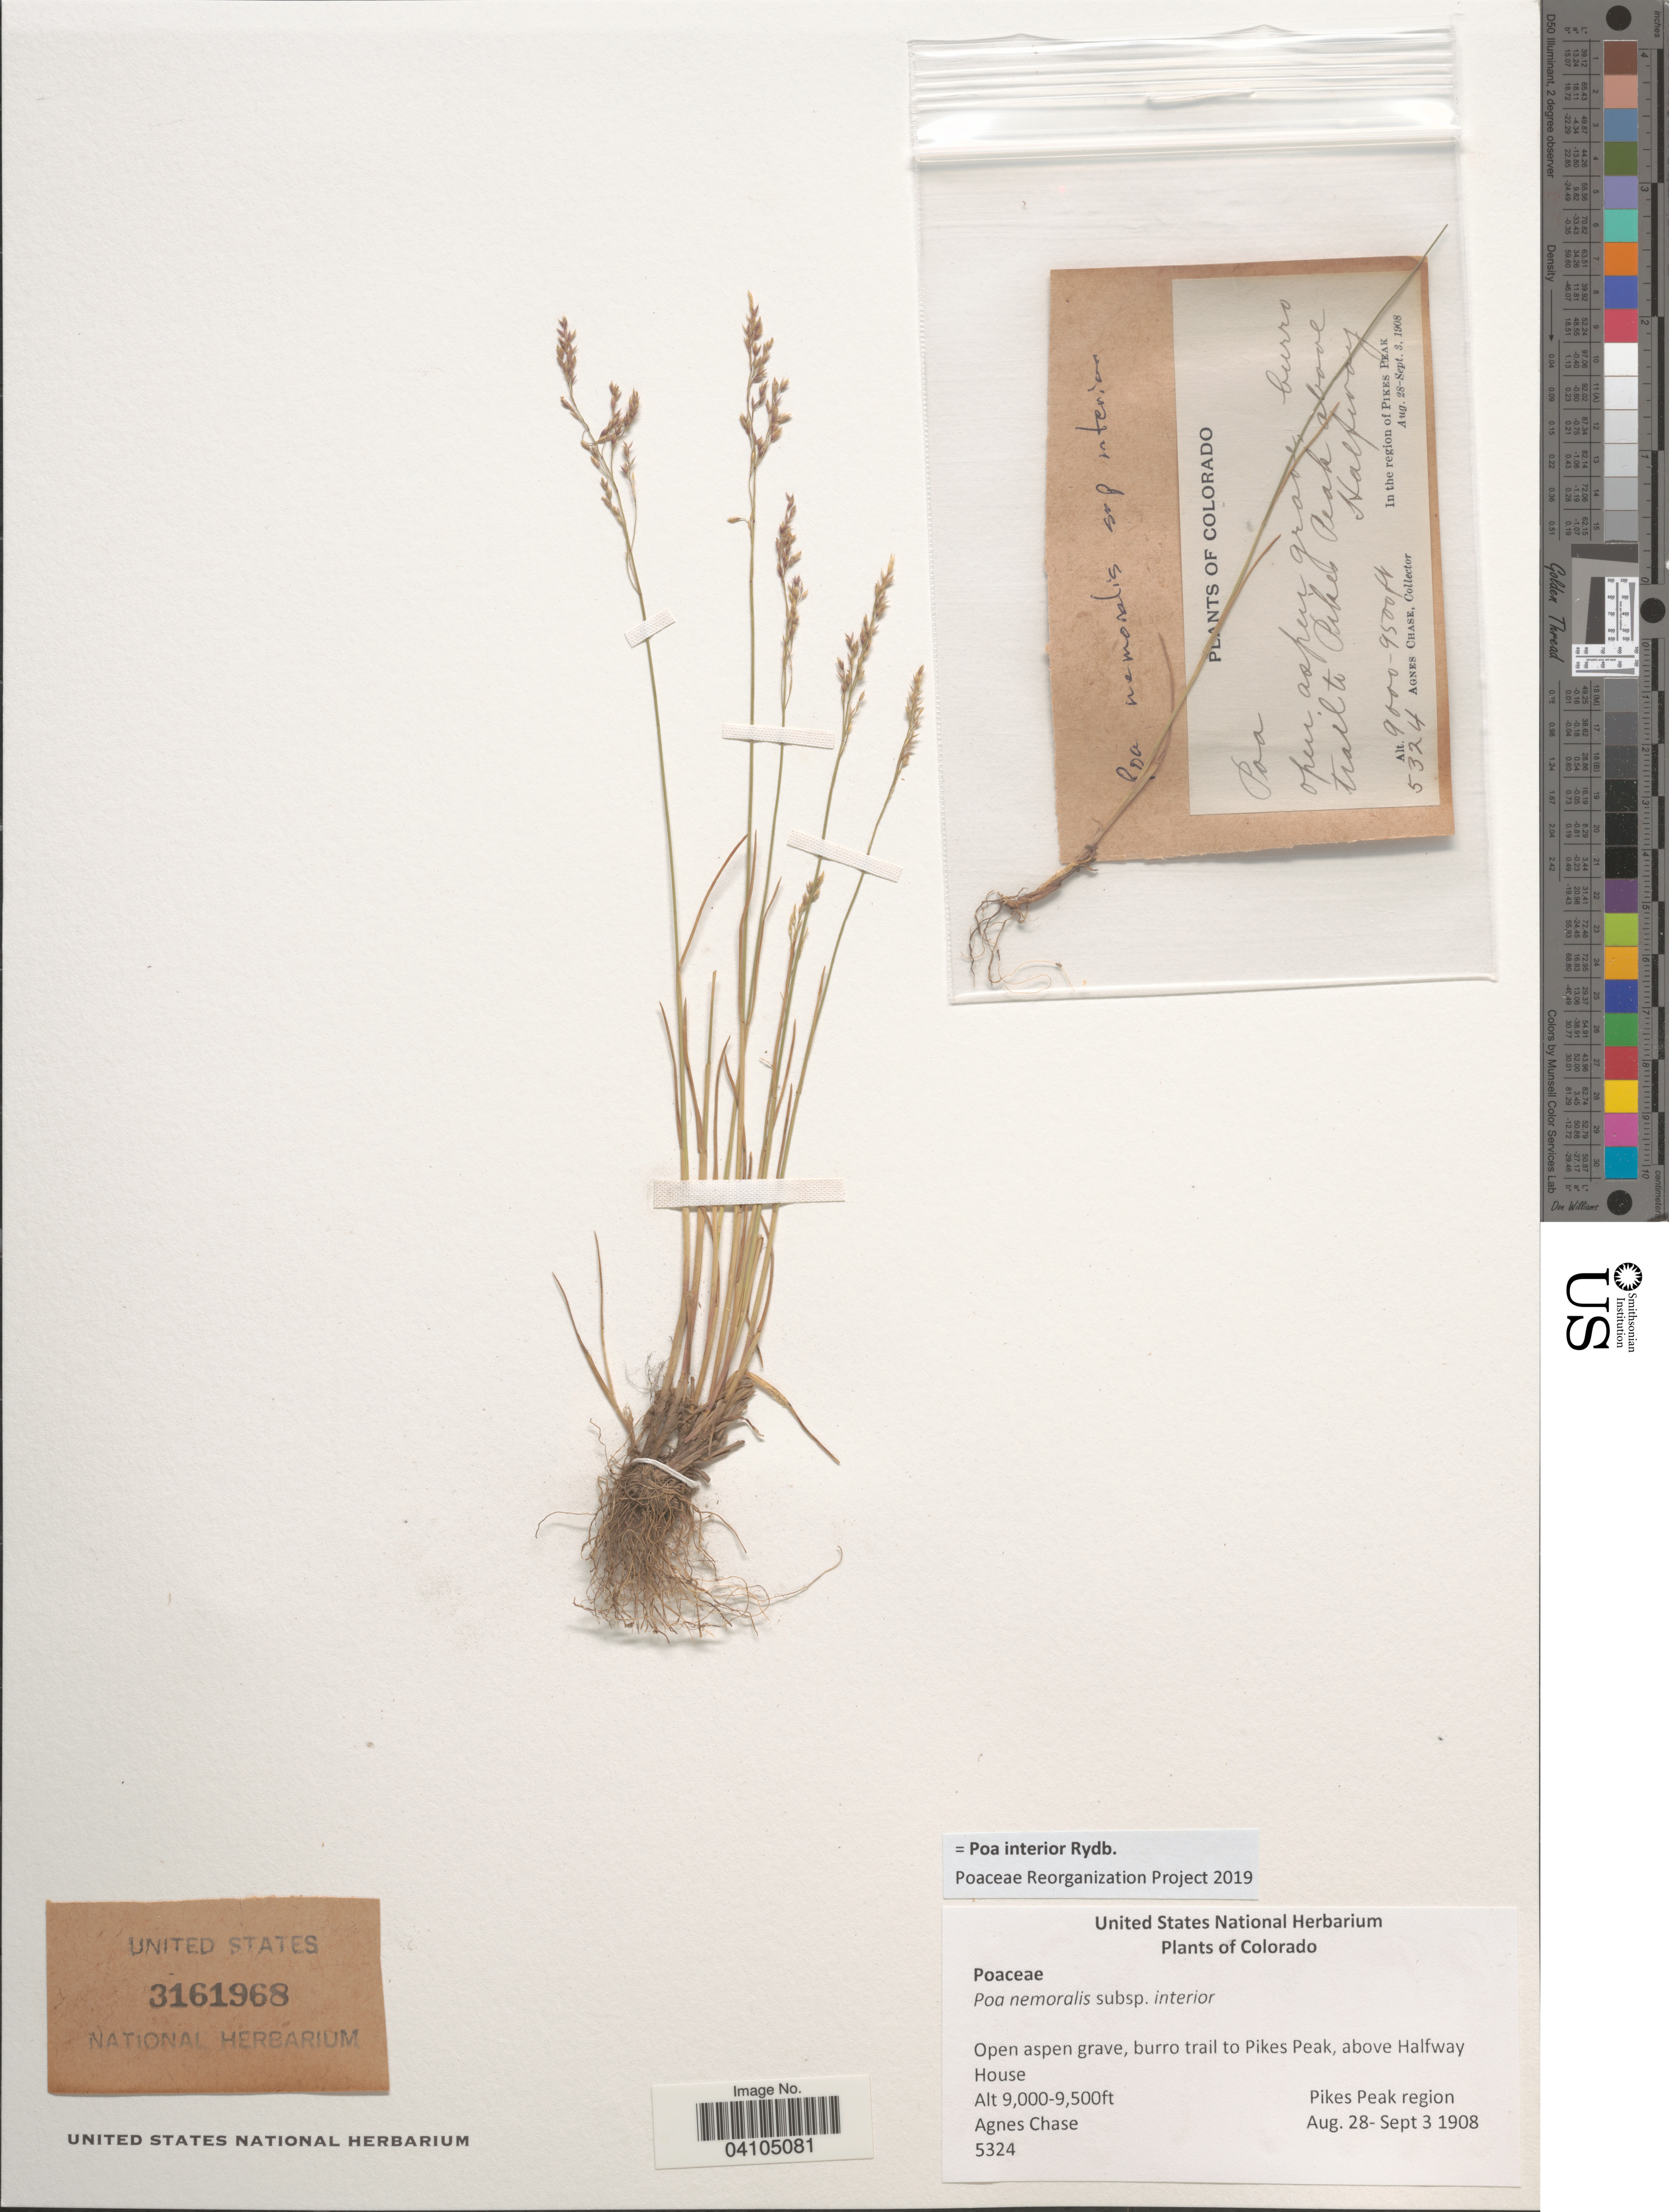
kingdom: Plantae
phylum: Tracheophyta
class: Liliopsida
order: Poales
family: Poaceae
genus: Poa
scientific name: Poa interior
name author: Rydb.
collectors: A. Chase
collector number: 5324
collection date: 1908-08-28/1908-09-03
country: United States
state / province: Colorado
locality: Open aspen grave, burro trail to Pikes Peak, above Halfway House.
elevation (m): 2743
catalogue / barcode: US 3161968